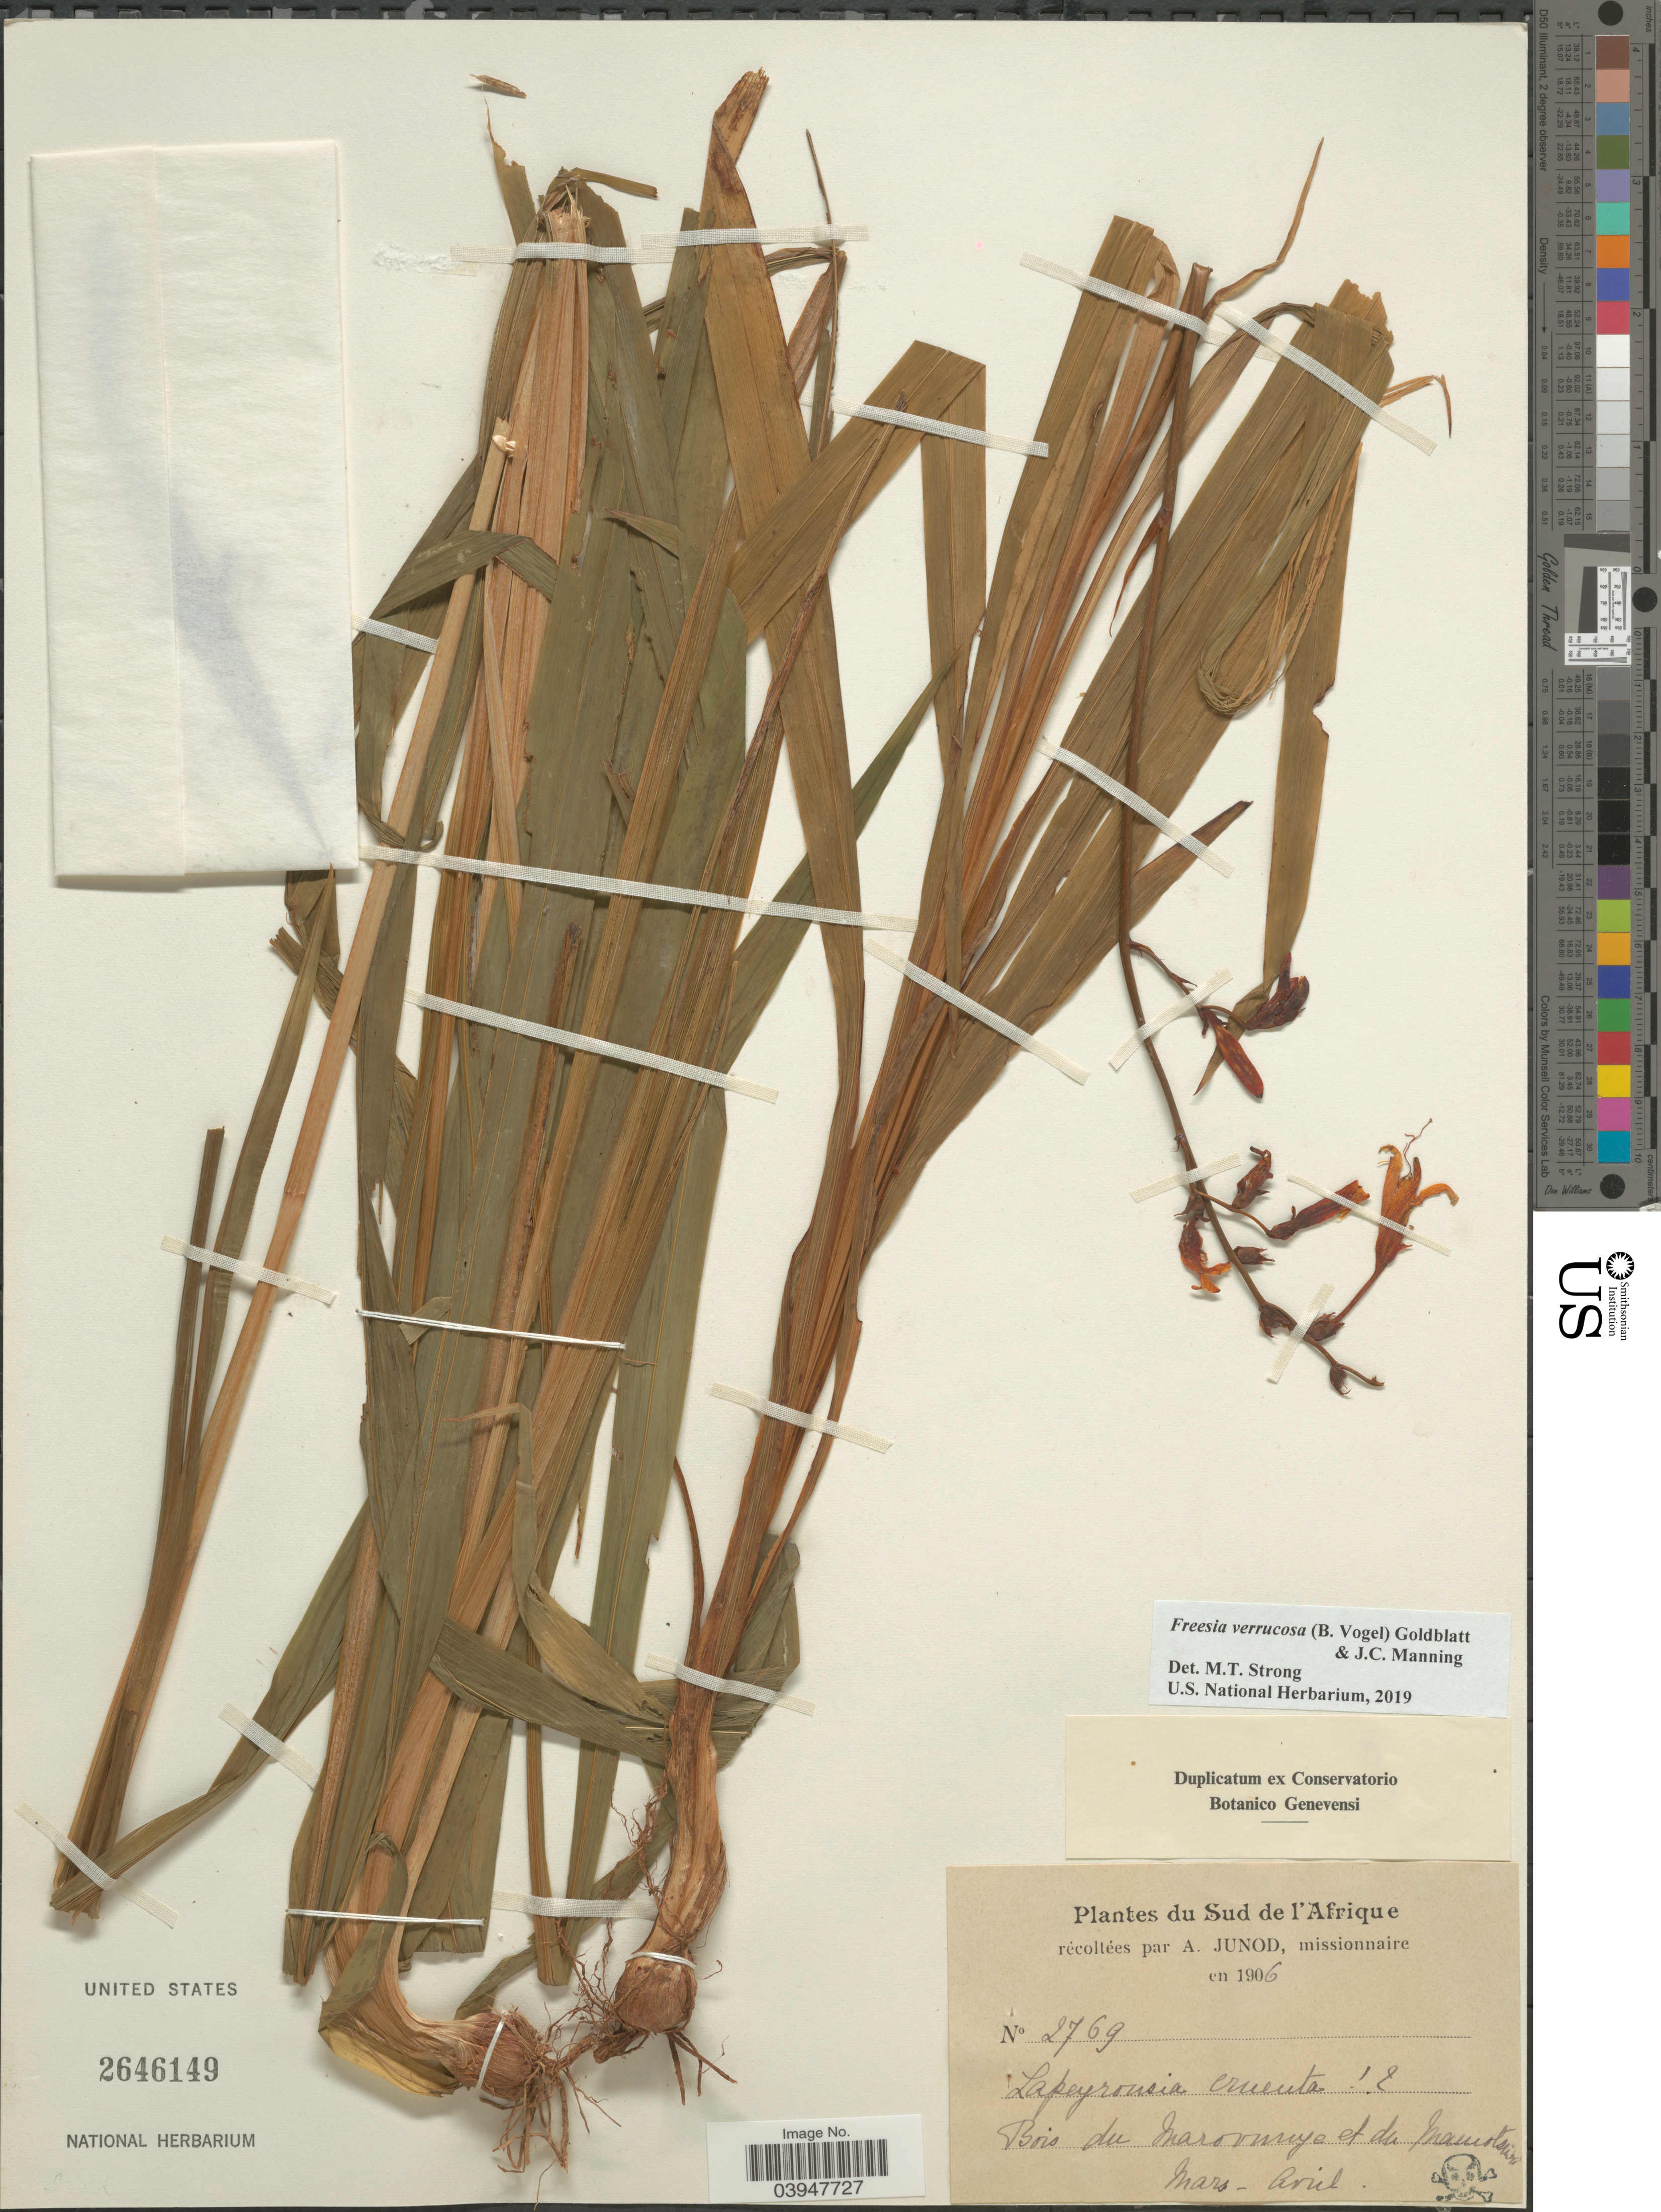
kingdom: Plantae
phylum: Tracheophyta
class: Liliopsida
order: Asparagales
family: Iridaceae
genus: Freesia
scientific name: Freesia verrucosa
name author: (B. Vogel) Goldblatt & J.C. Manning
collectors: A. Junod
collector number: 2769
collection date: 1906-03/1906-04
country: South Africa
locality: Sud de l'Afrique. Bois du Marovunye et du Mamotsuri.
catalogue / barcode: US 2646149